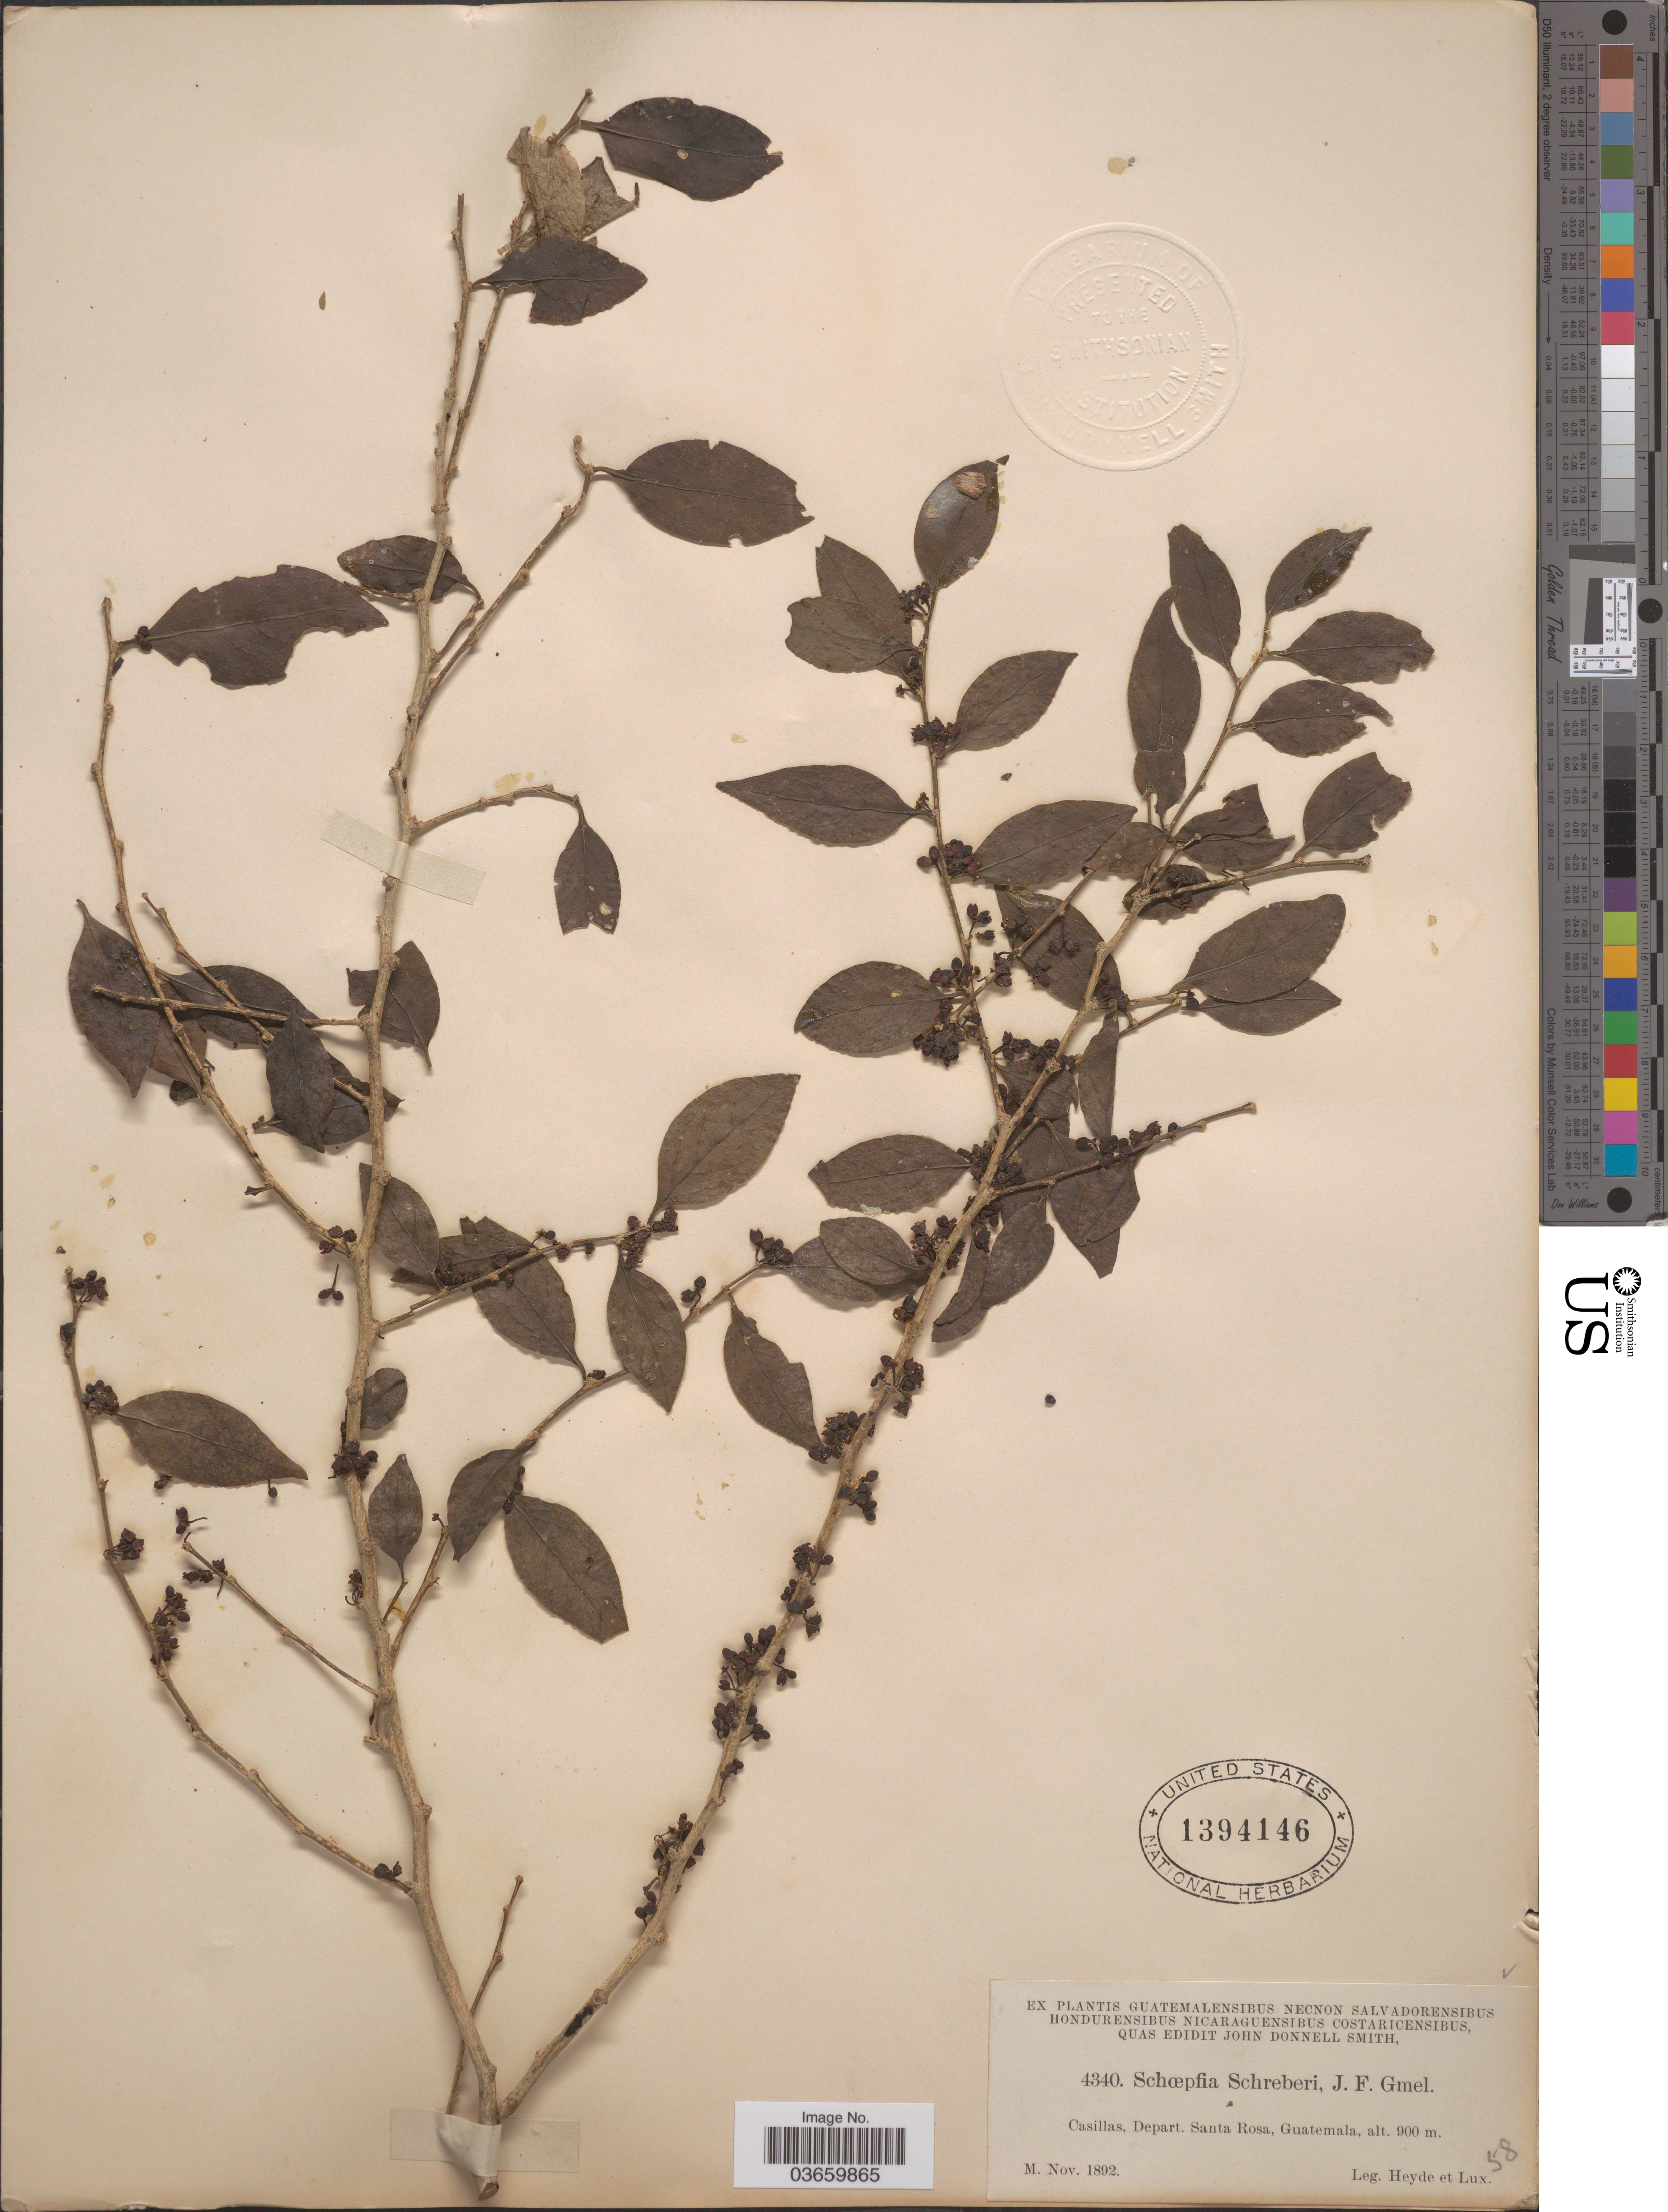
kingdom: Plantae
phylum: Tracheophyta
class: Magnoliopsida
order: Santalales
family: Schoepfiaceae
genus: Schoepfia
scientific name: Schoepfia schreberi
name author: J.F. Gmel.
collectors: Heyde & Lux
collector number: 4340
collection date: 1892-11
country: Guatemala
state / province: Santa Rosa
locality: Casillas, Depart. Santa Rosa.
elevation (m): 900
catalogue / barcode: US 1394146